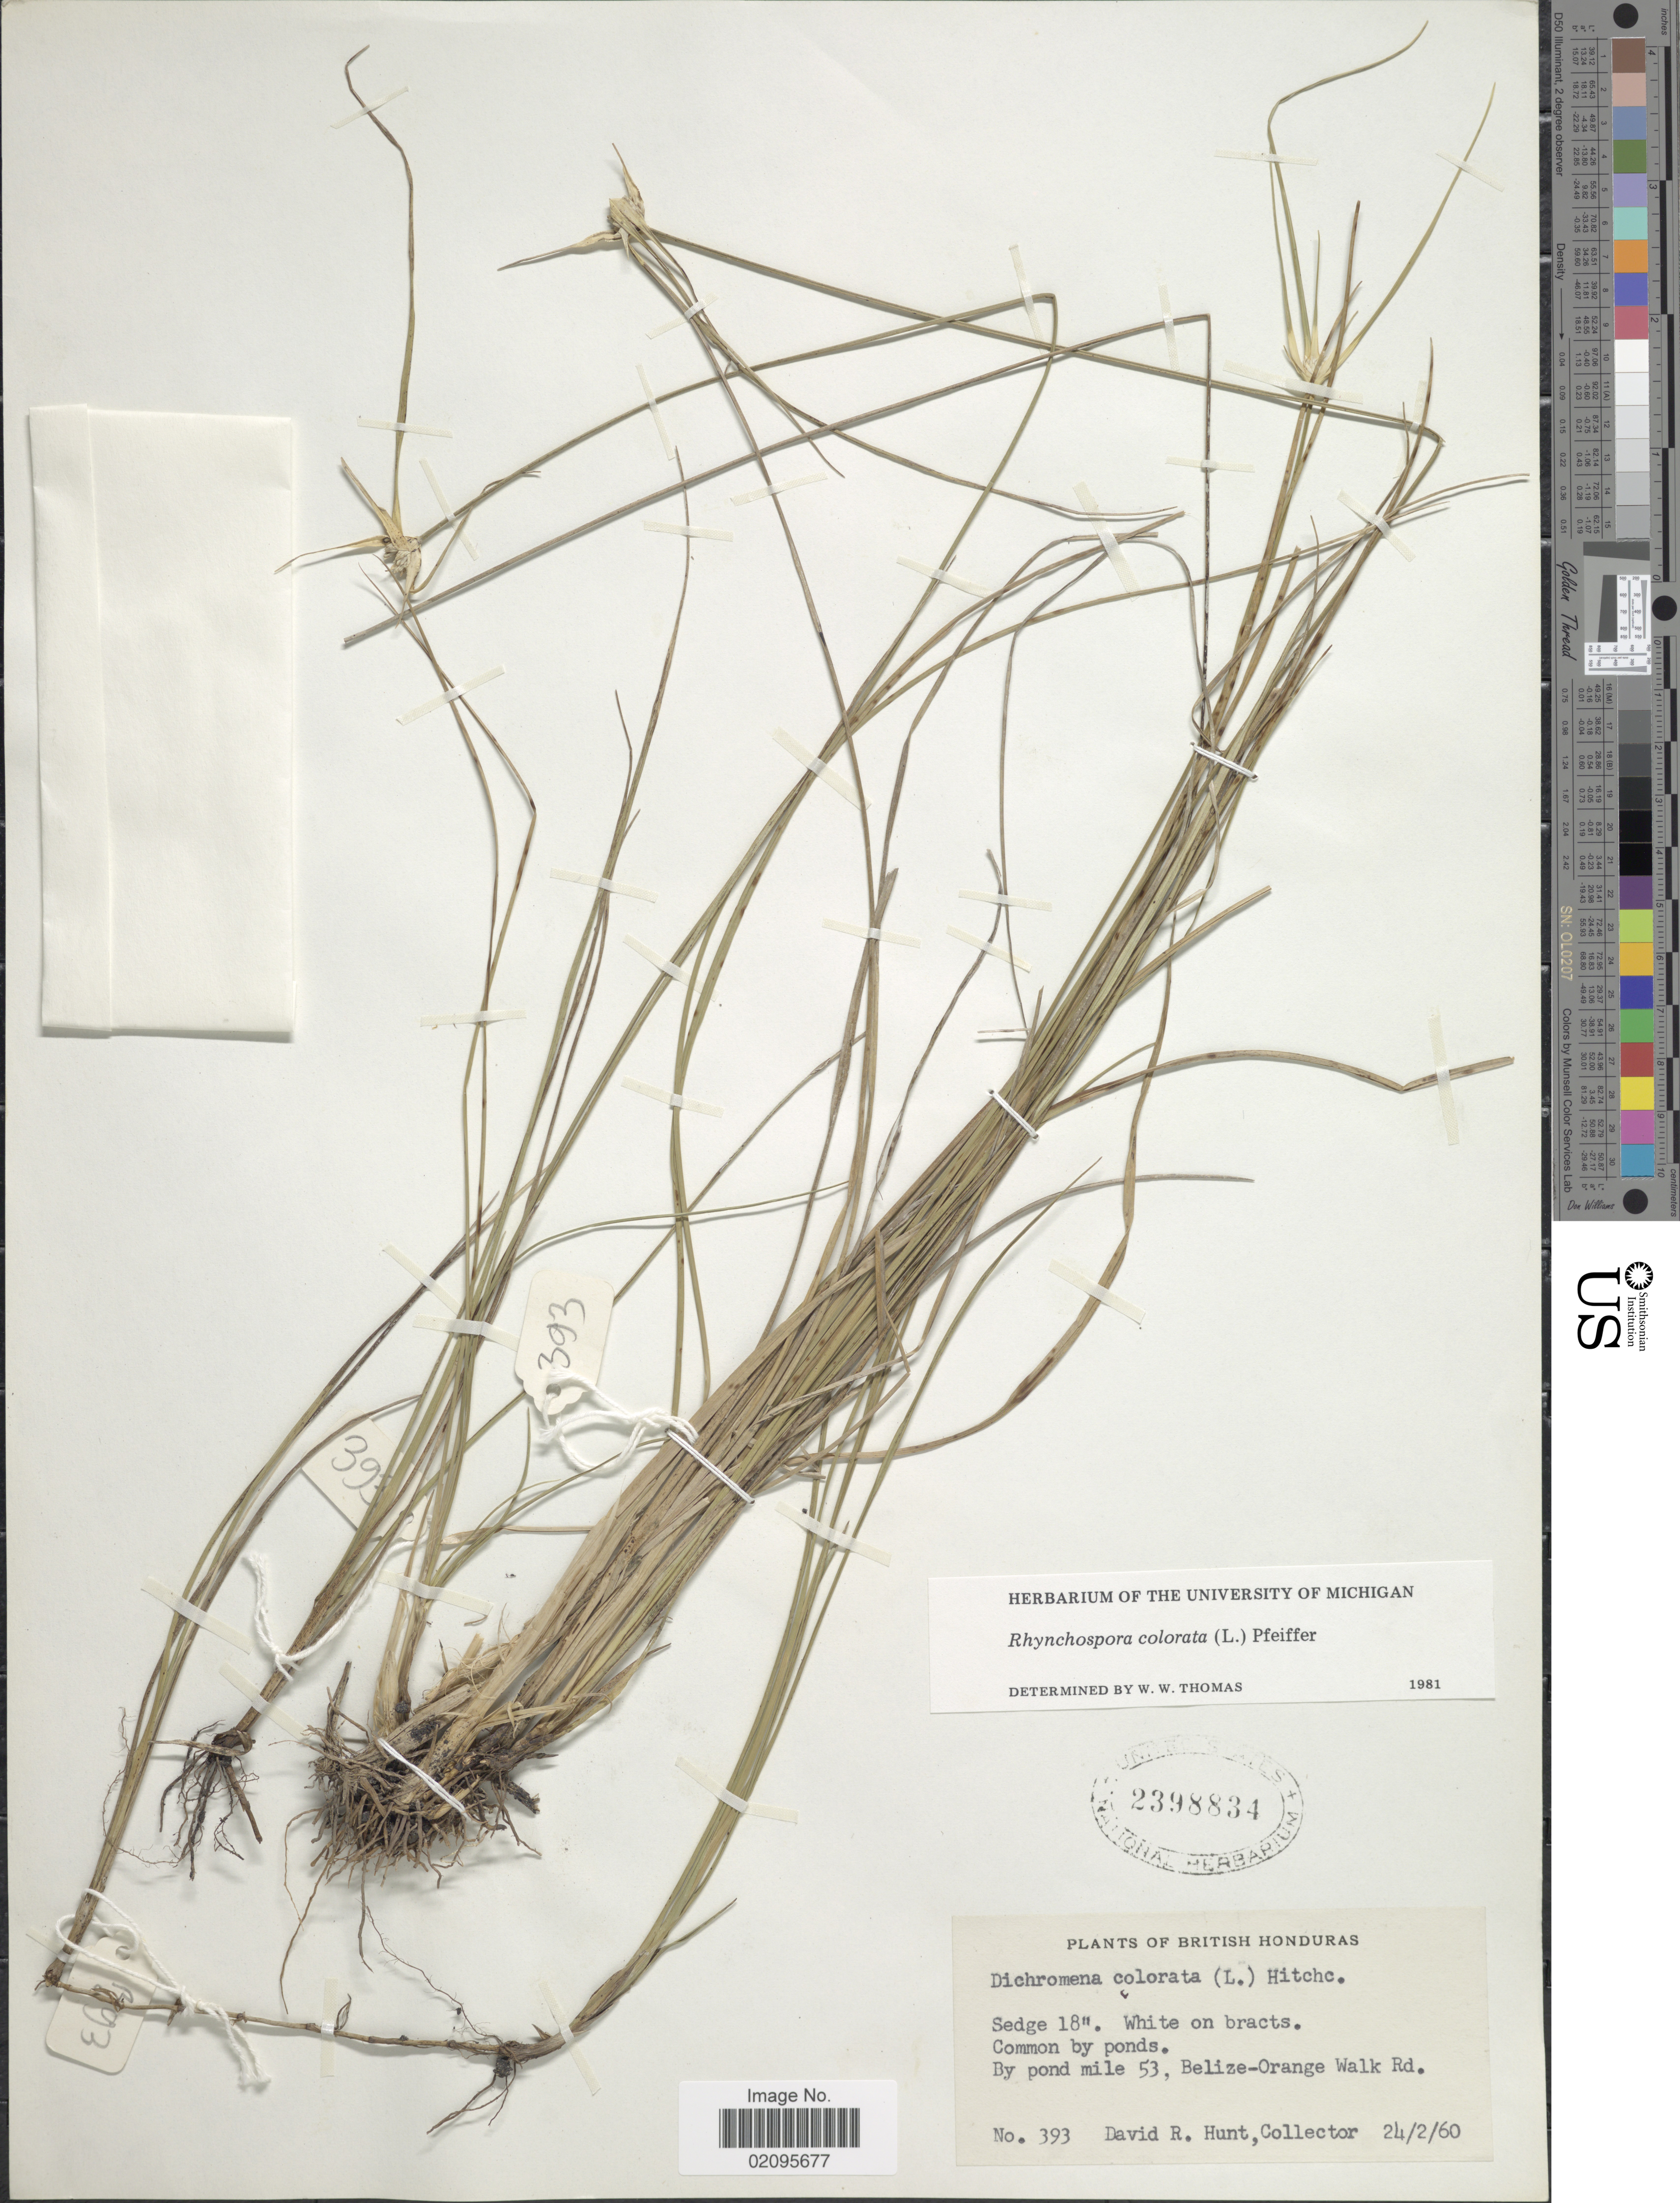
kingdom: Plantae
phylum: Tracheophyta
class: Liliopsida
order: Poales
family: Cyperaceae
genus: Rhynchospora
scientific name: Rhynchospora colorata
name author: (L.) H. Pfeiff.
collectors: D. R. Hunt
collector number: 393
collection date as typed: Transcribed d/m/y: 24/2/60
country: Belize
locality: British Honduras, common by ponds, by pond mile 53, Belize-Orange Walk Rd.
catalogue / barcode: US 2398834